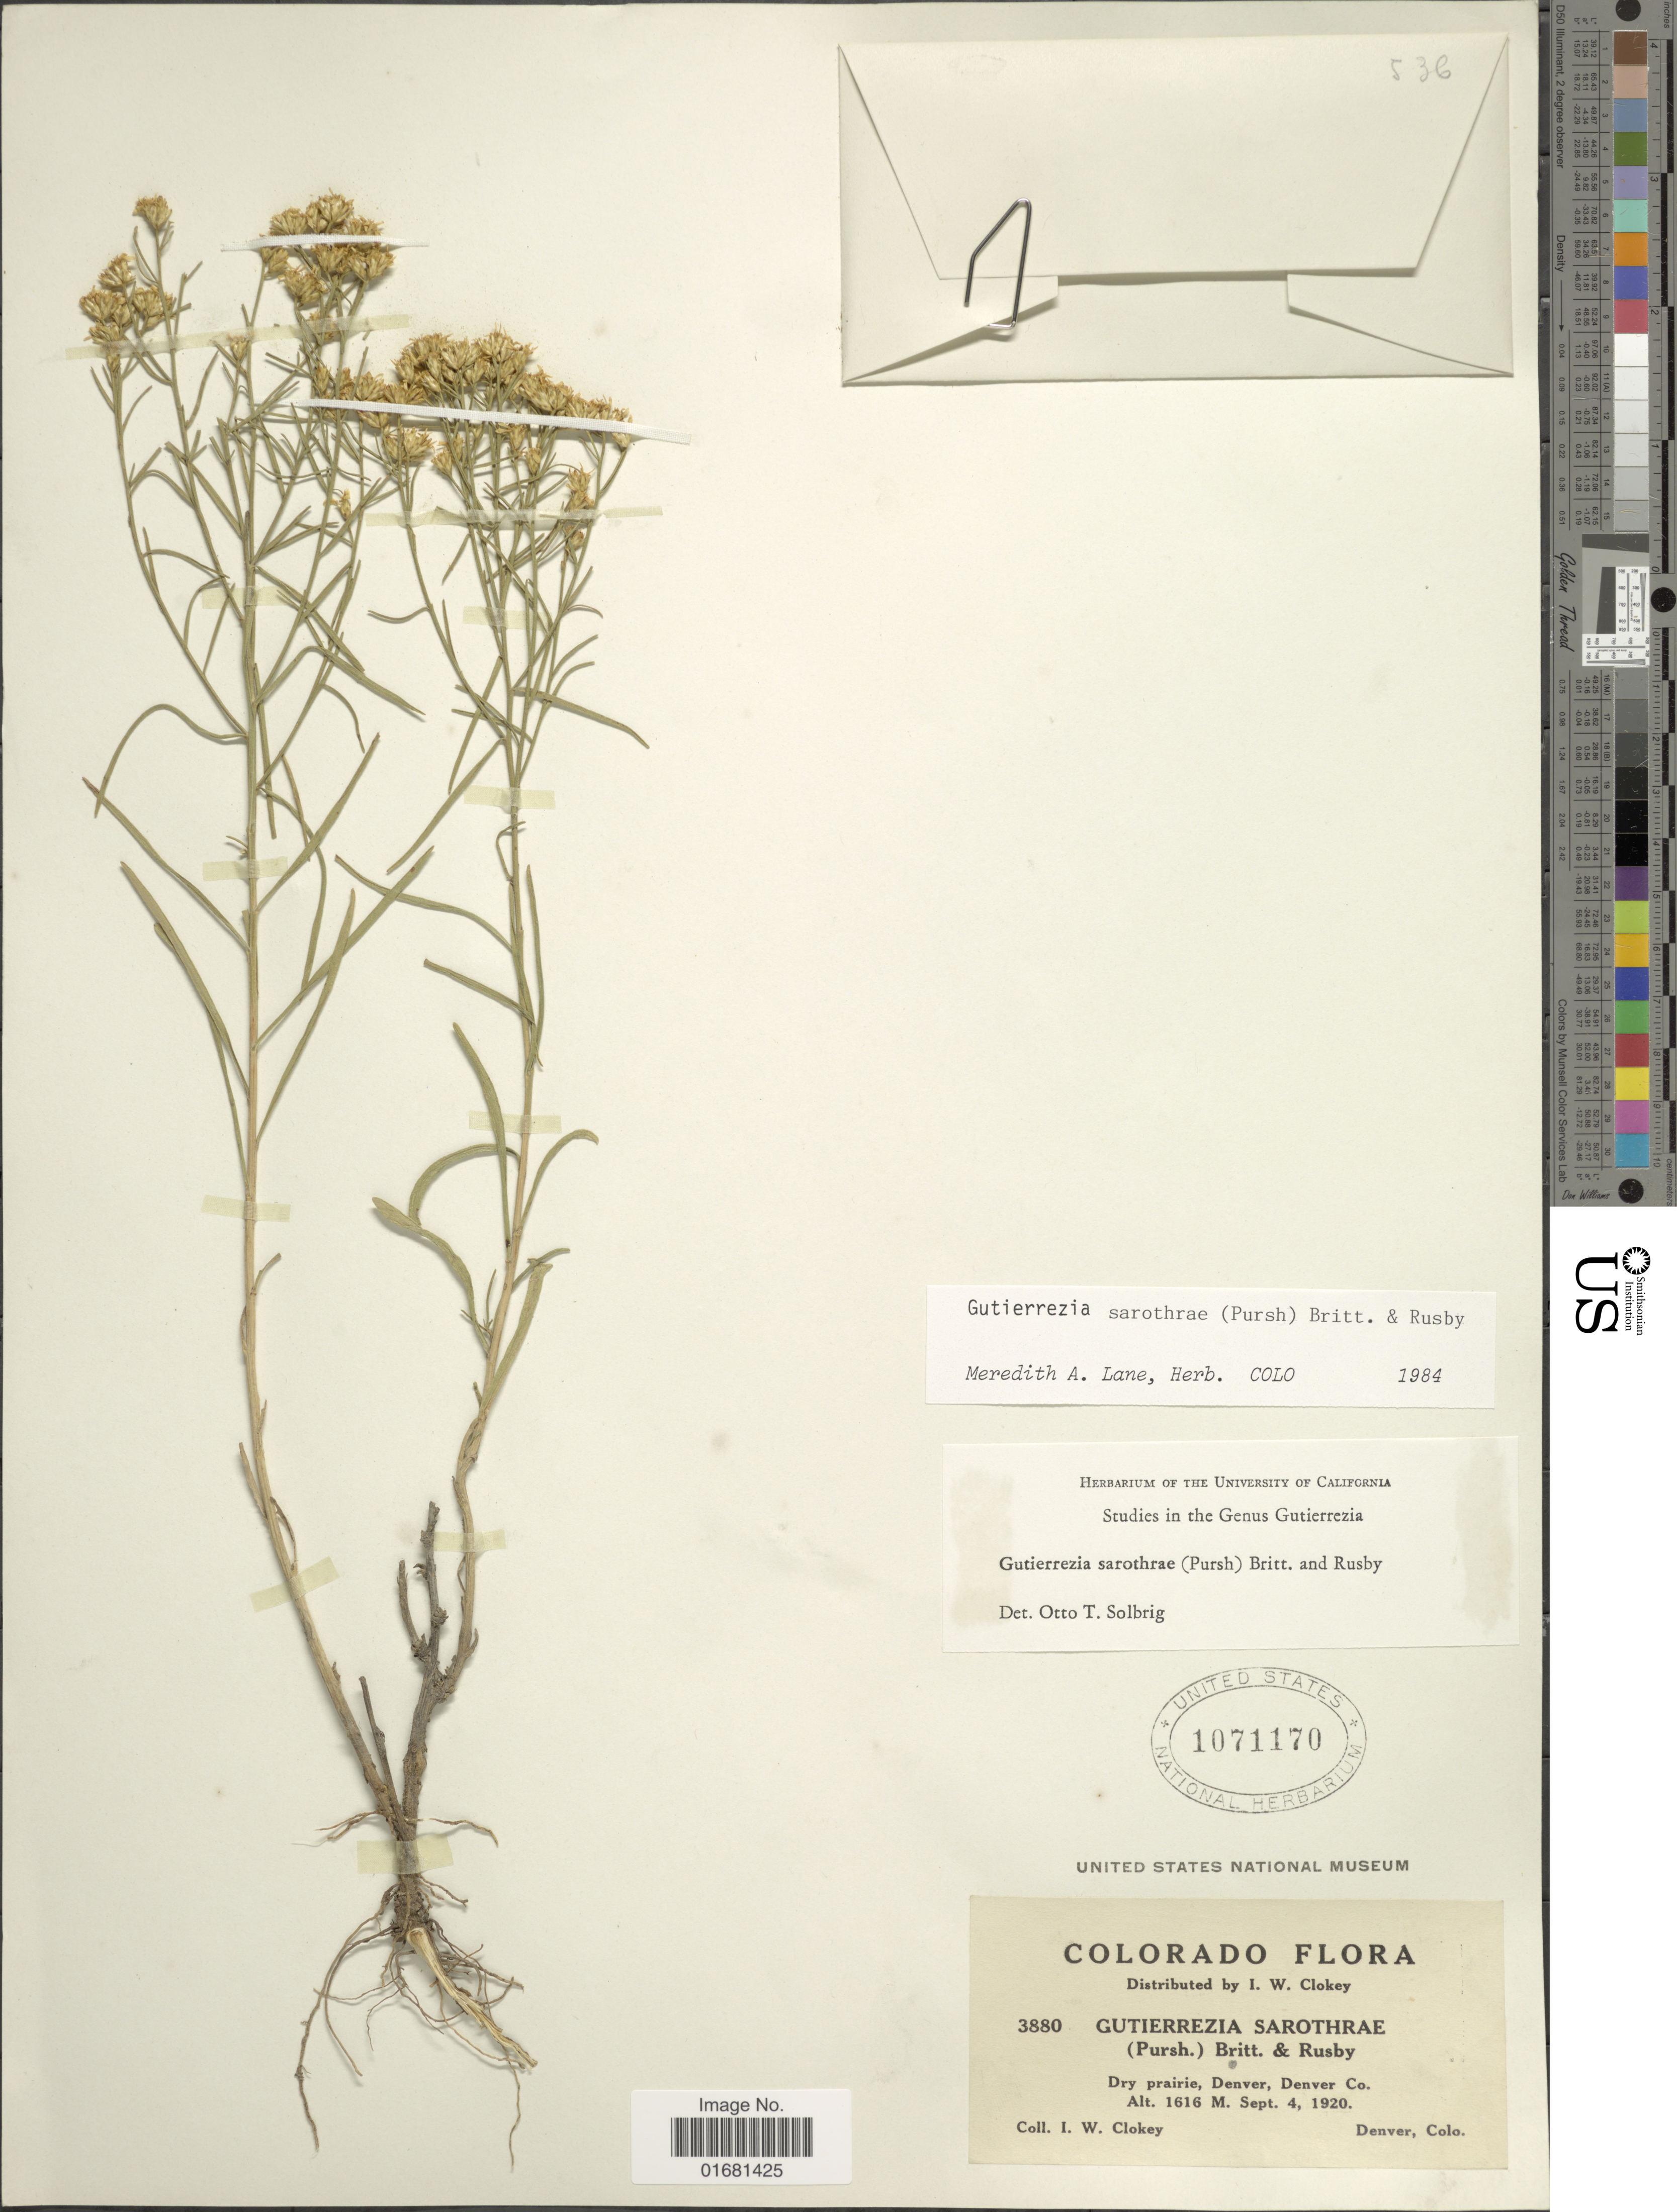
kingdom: Plantae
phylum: Tracheophyta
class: Magnoliopsida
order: Asterales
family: Asteraceae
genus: Gutierrezia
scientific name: Gutierrezia sarothrae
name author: (Pursh) Britton & Rusby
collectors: I. W. Clokey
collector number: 3880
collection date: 1920-09-04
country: United States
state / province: Colorado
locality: Colorado. Dry prairie, Denver, Denver Co.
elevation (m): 1616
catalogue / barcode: US 1071170